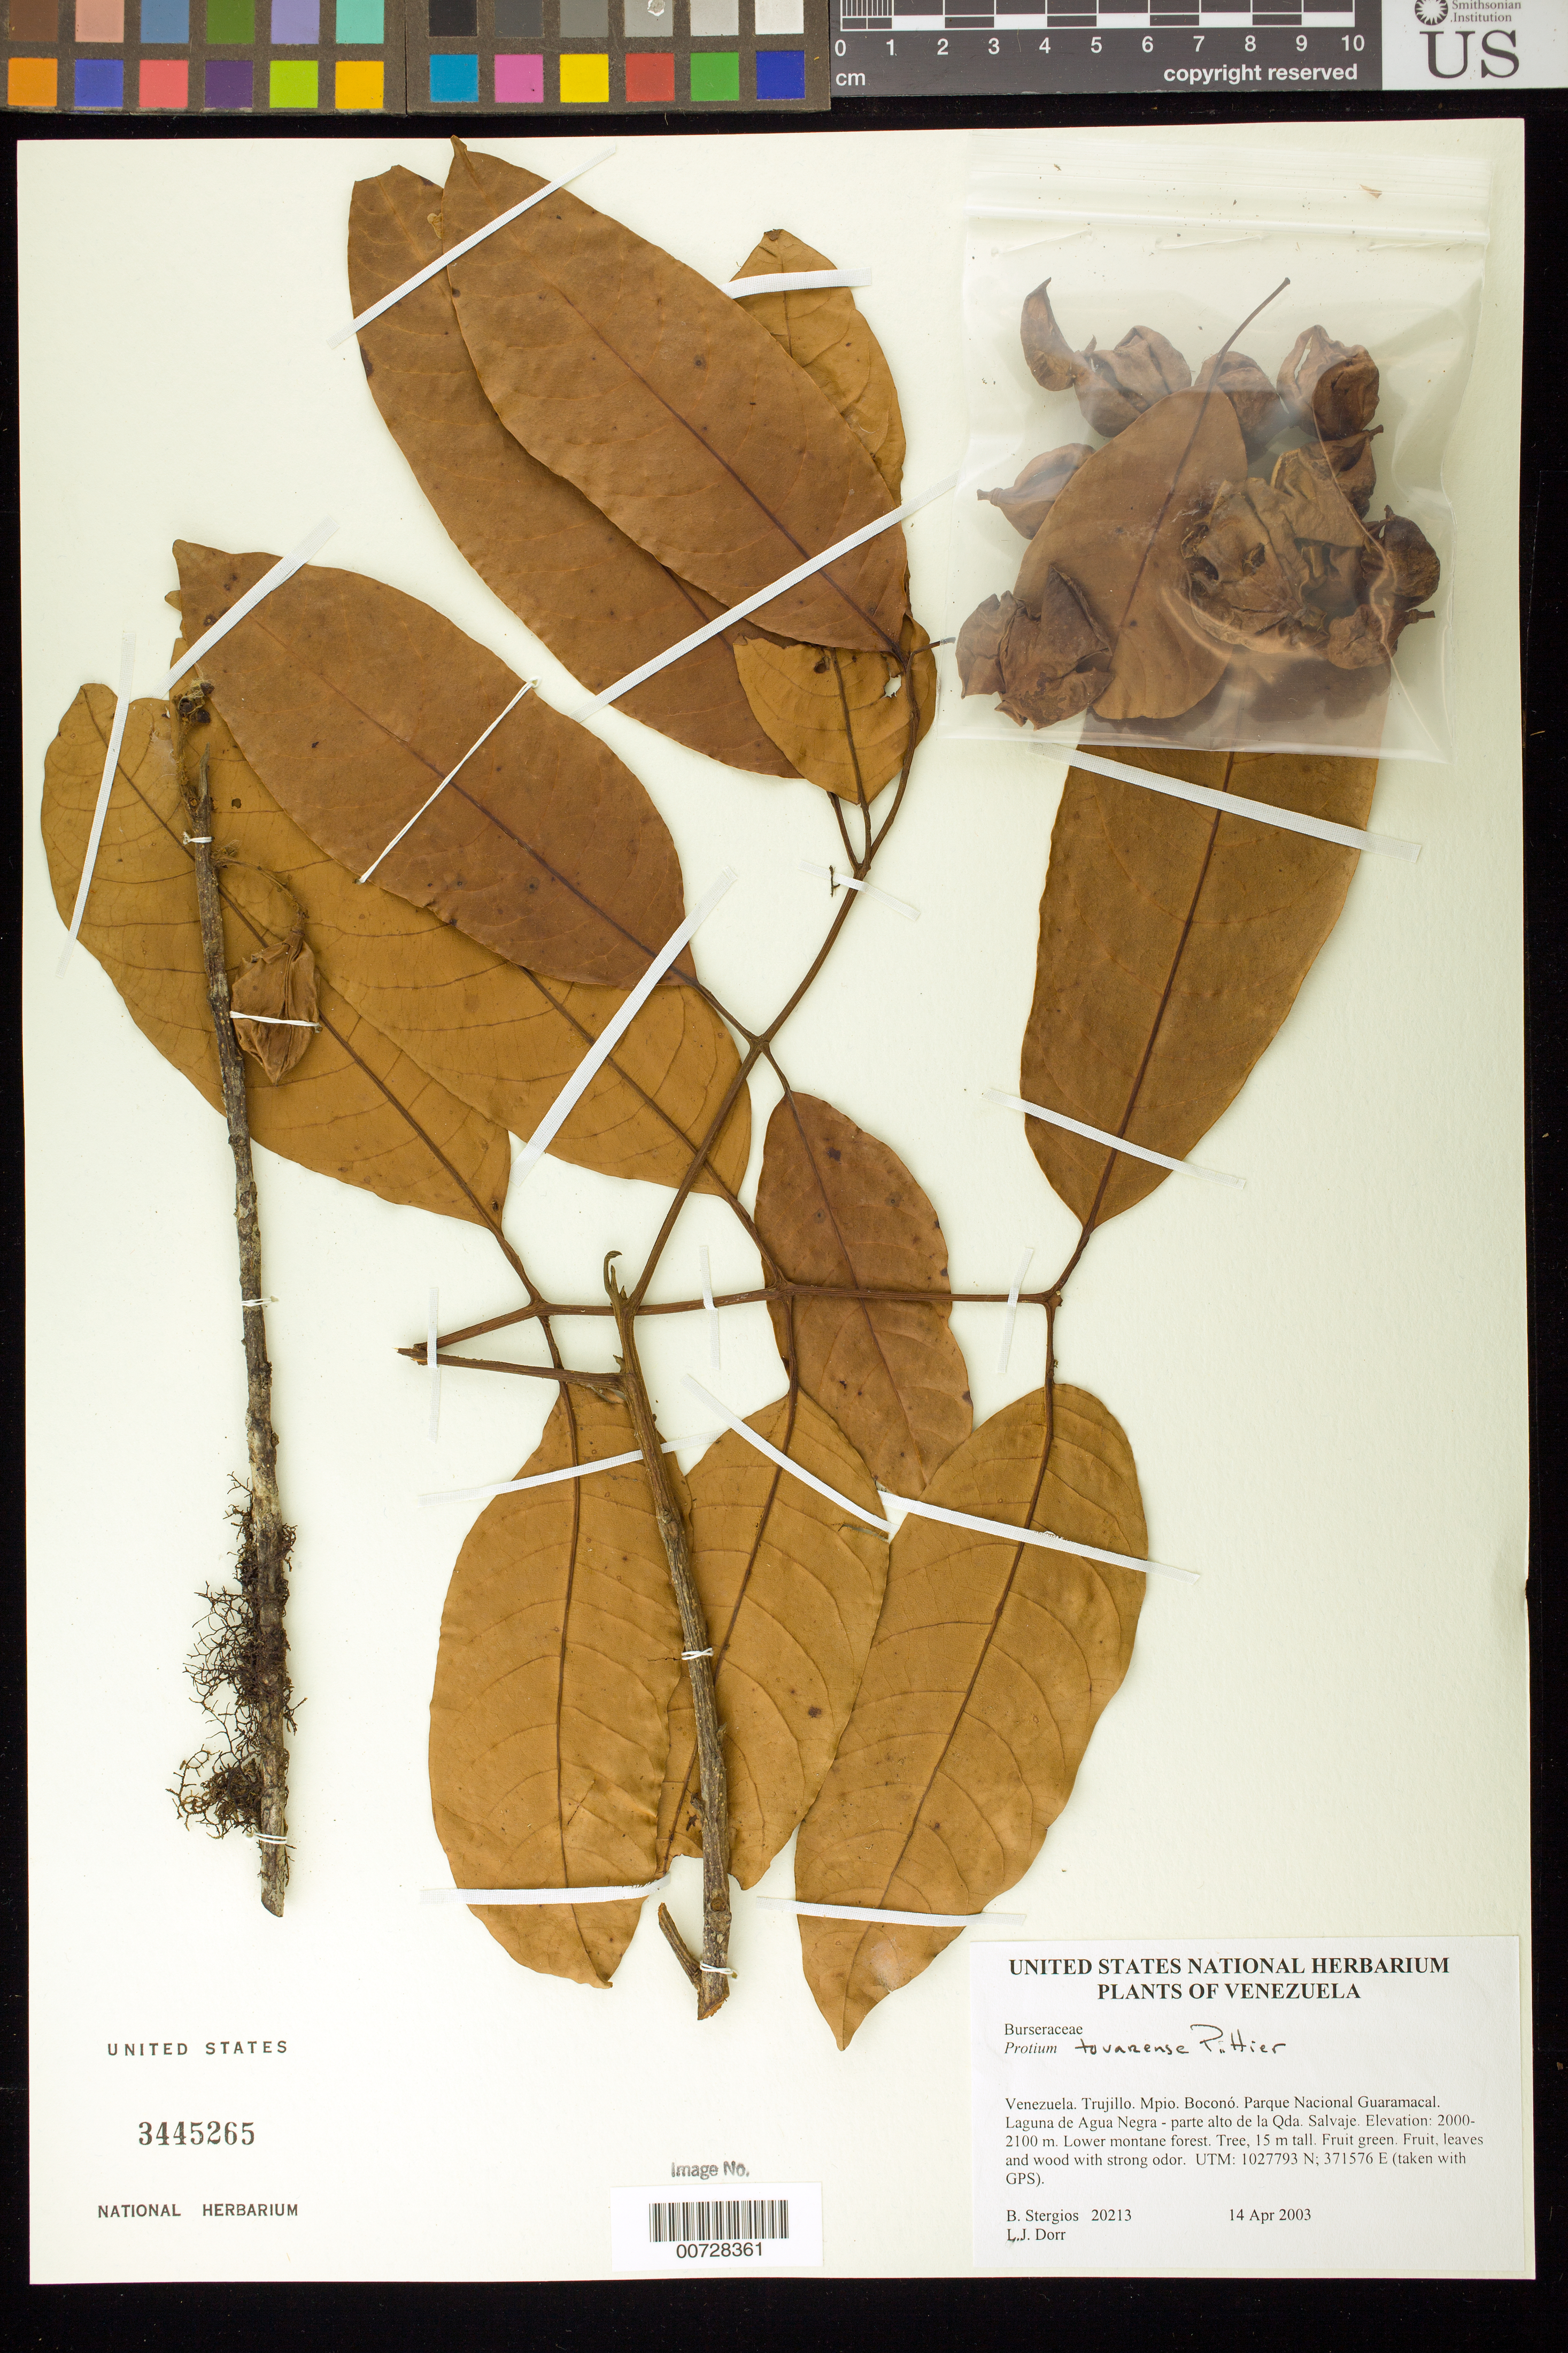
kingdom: Plantae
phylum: Tracheophyta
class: Magnoliopsida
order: Sapindales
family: Burseraceae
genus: Protium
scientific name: Protium tovarense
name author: Pittier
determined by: Dorr, L. J., (BOT), Smithsonian Institution - National Museum of Natural History (UNITED STATES)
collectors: B. G. Stergios & L. J. Dorr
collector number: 20213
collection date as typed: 14 Apr 2003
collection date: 2003-04-14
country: Venezuela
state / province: Trujillo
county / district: Boconó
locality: Parque Nacional Guaramacal. Laguna de Agua Negra - parte alto de la Qda. Salvaje.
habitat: Lower montane forest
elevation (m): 2000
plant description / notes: PORT, US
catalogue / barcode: US 3445265